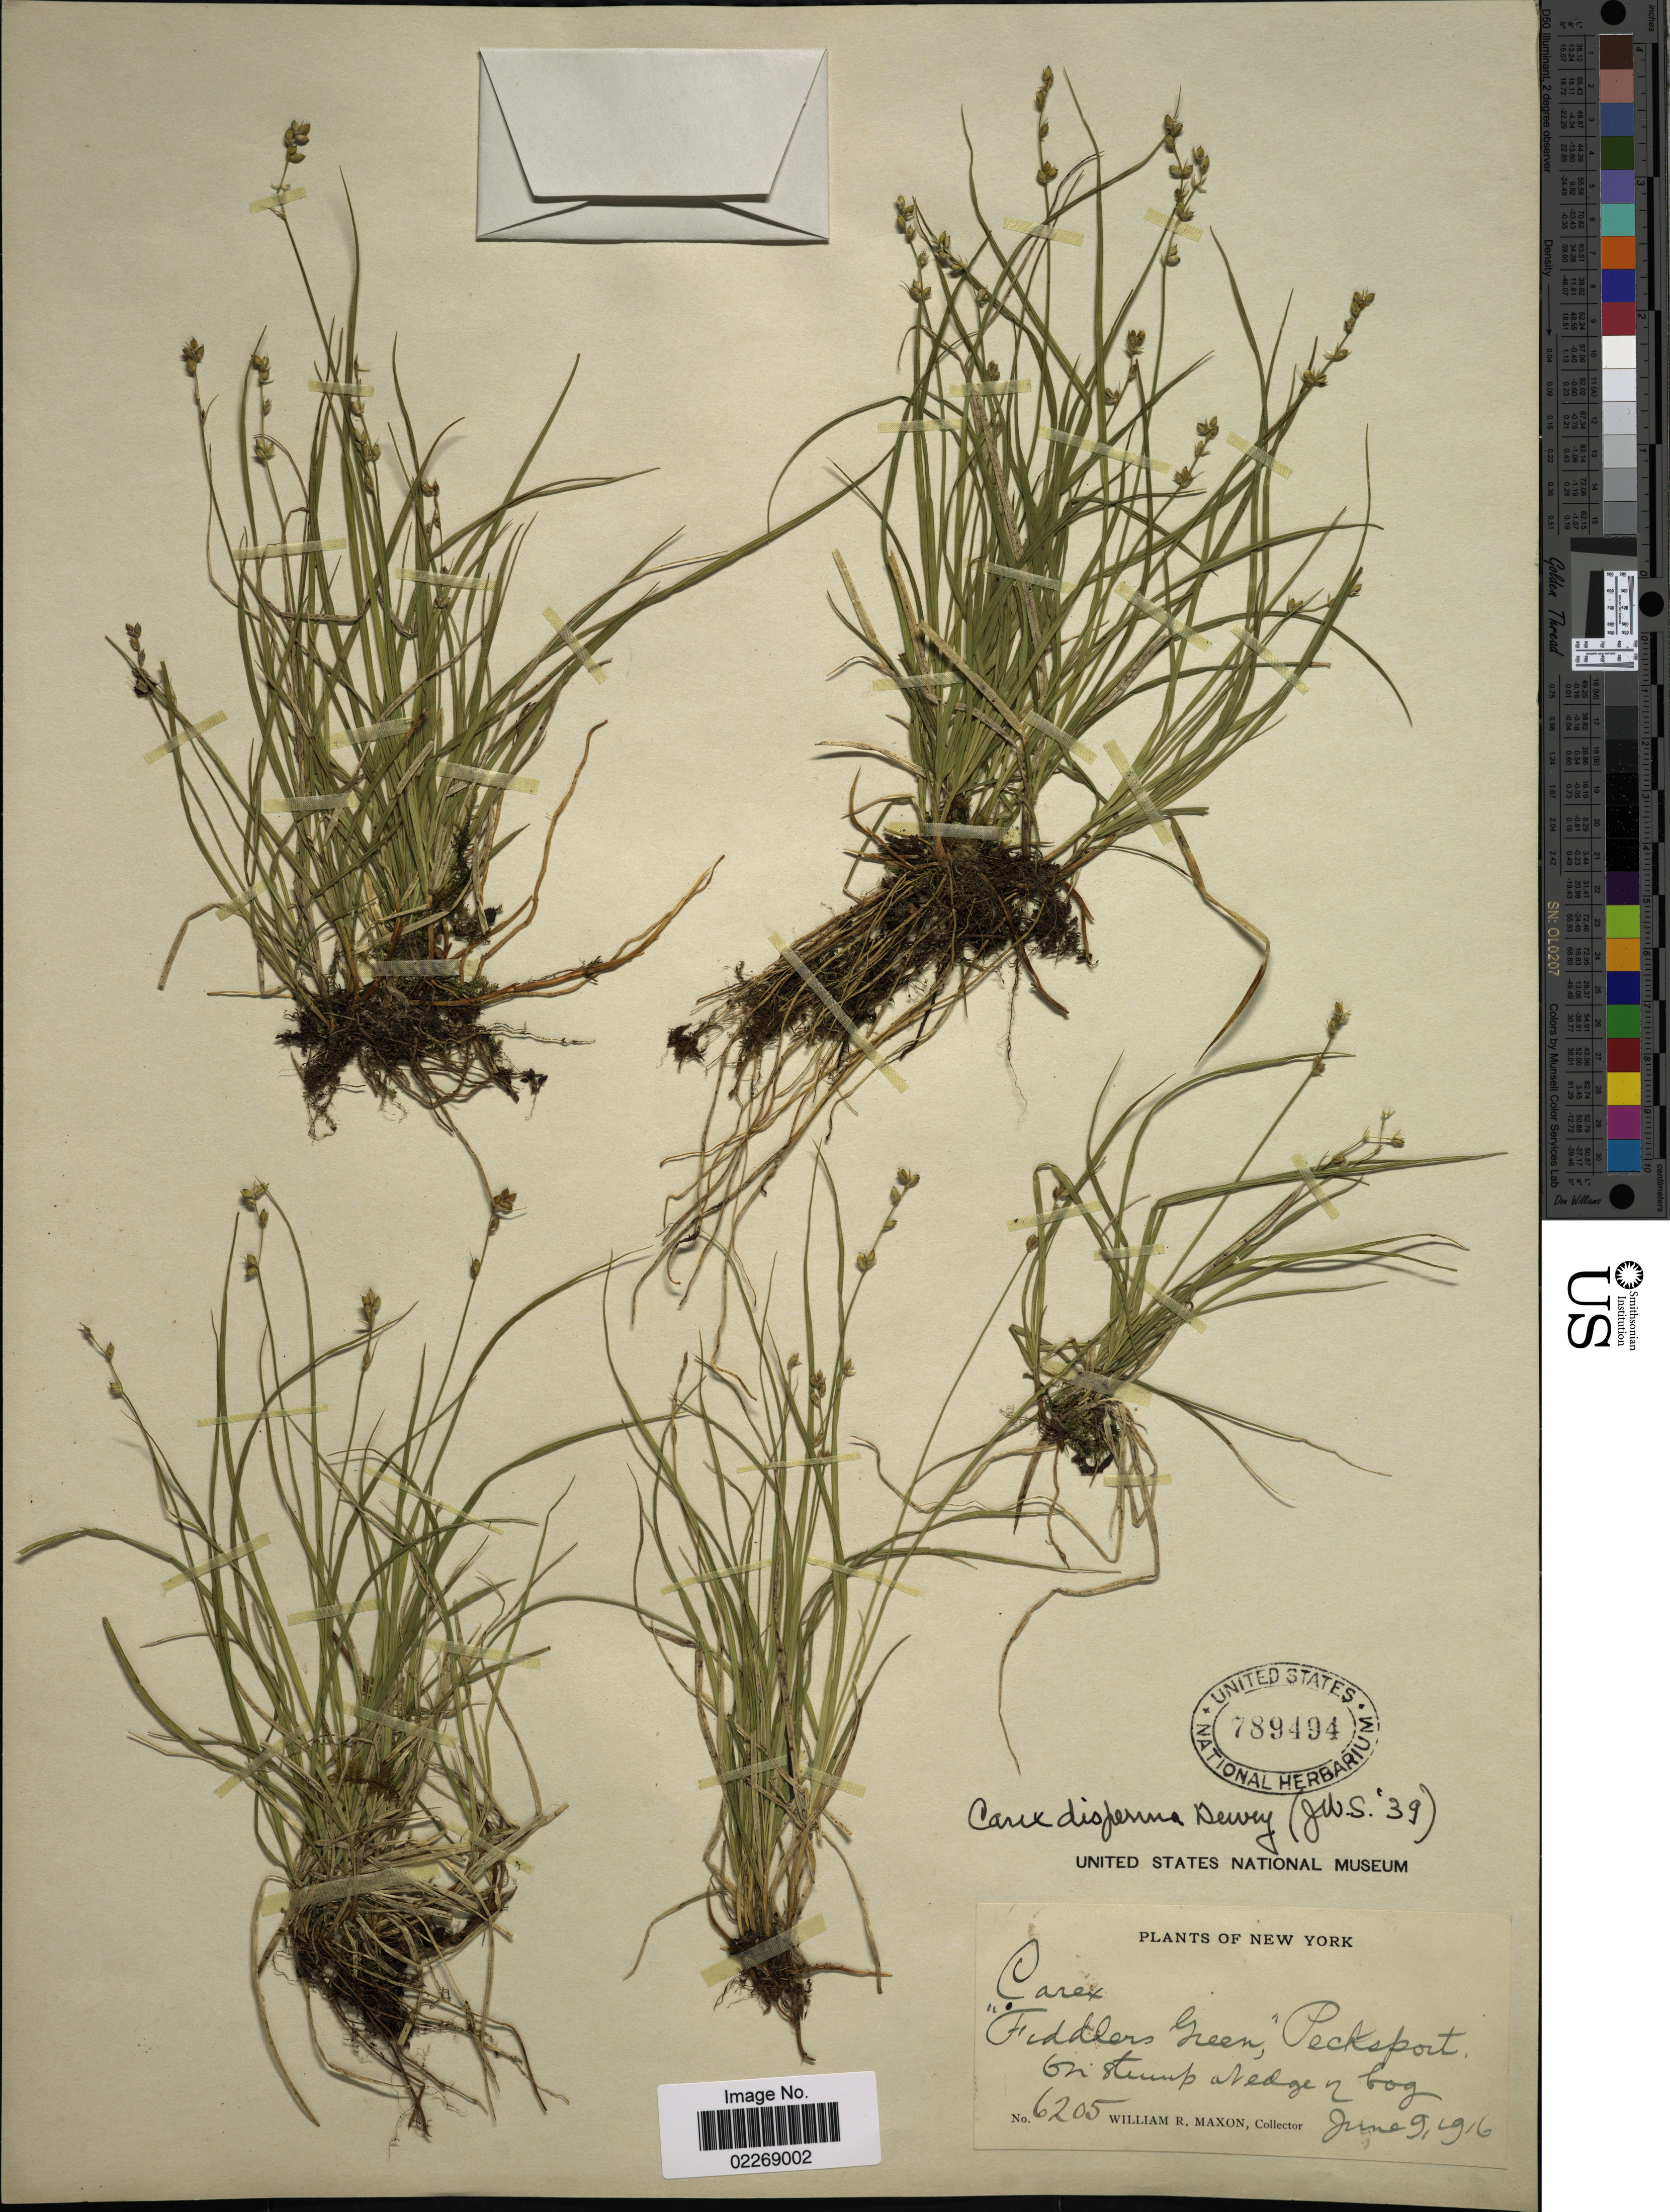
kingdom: Plantae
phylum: Tracheophyta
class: Liliopsida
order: Poales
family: Cyperaceae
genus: Carex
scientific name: Carex disperma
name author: Dewey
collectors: W. R. Maxon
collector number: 6205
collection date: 1916-06-09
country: United States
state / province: New York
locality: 'Fiddlers Green', Pecksport.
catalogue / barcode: US 789494